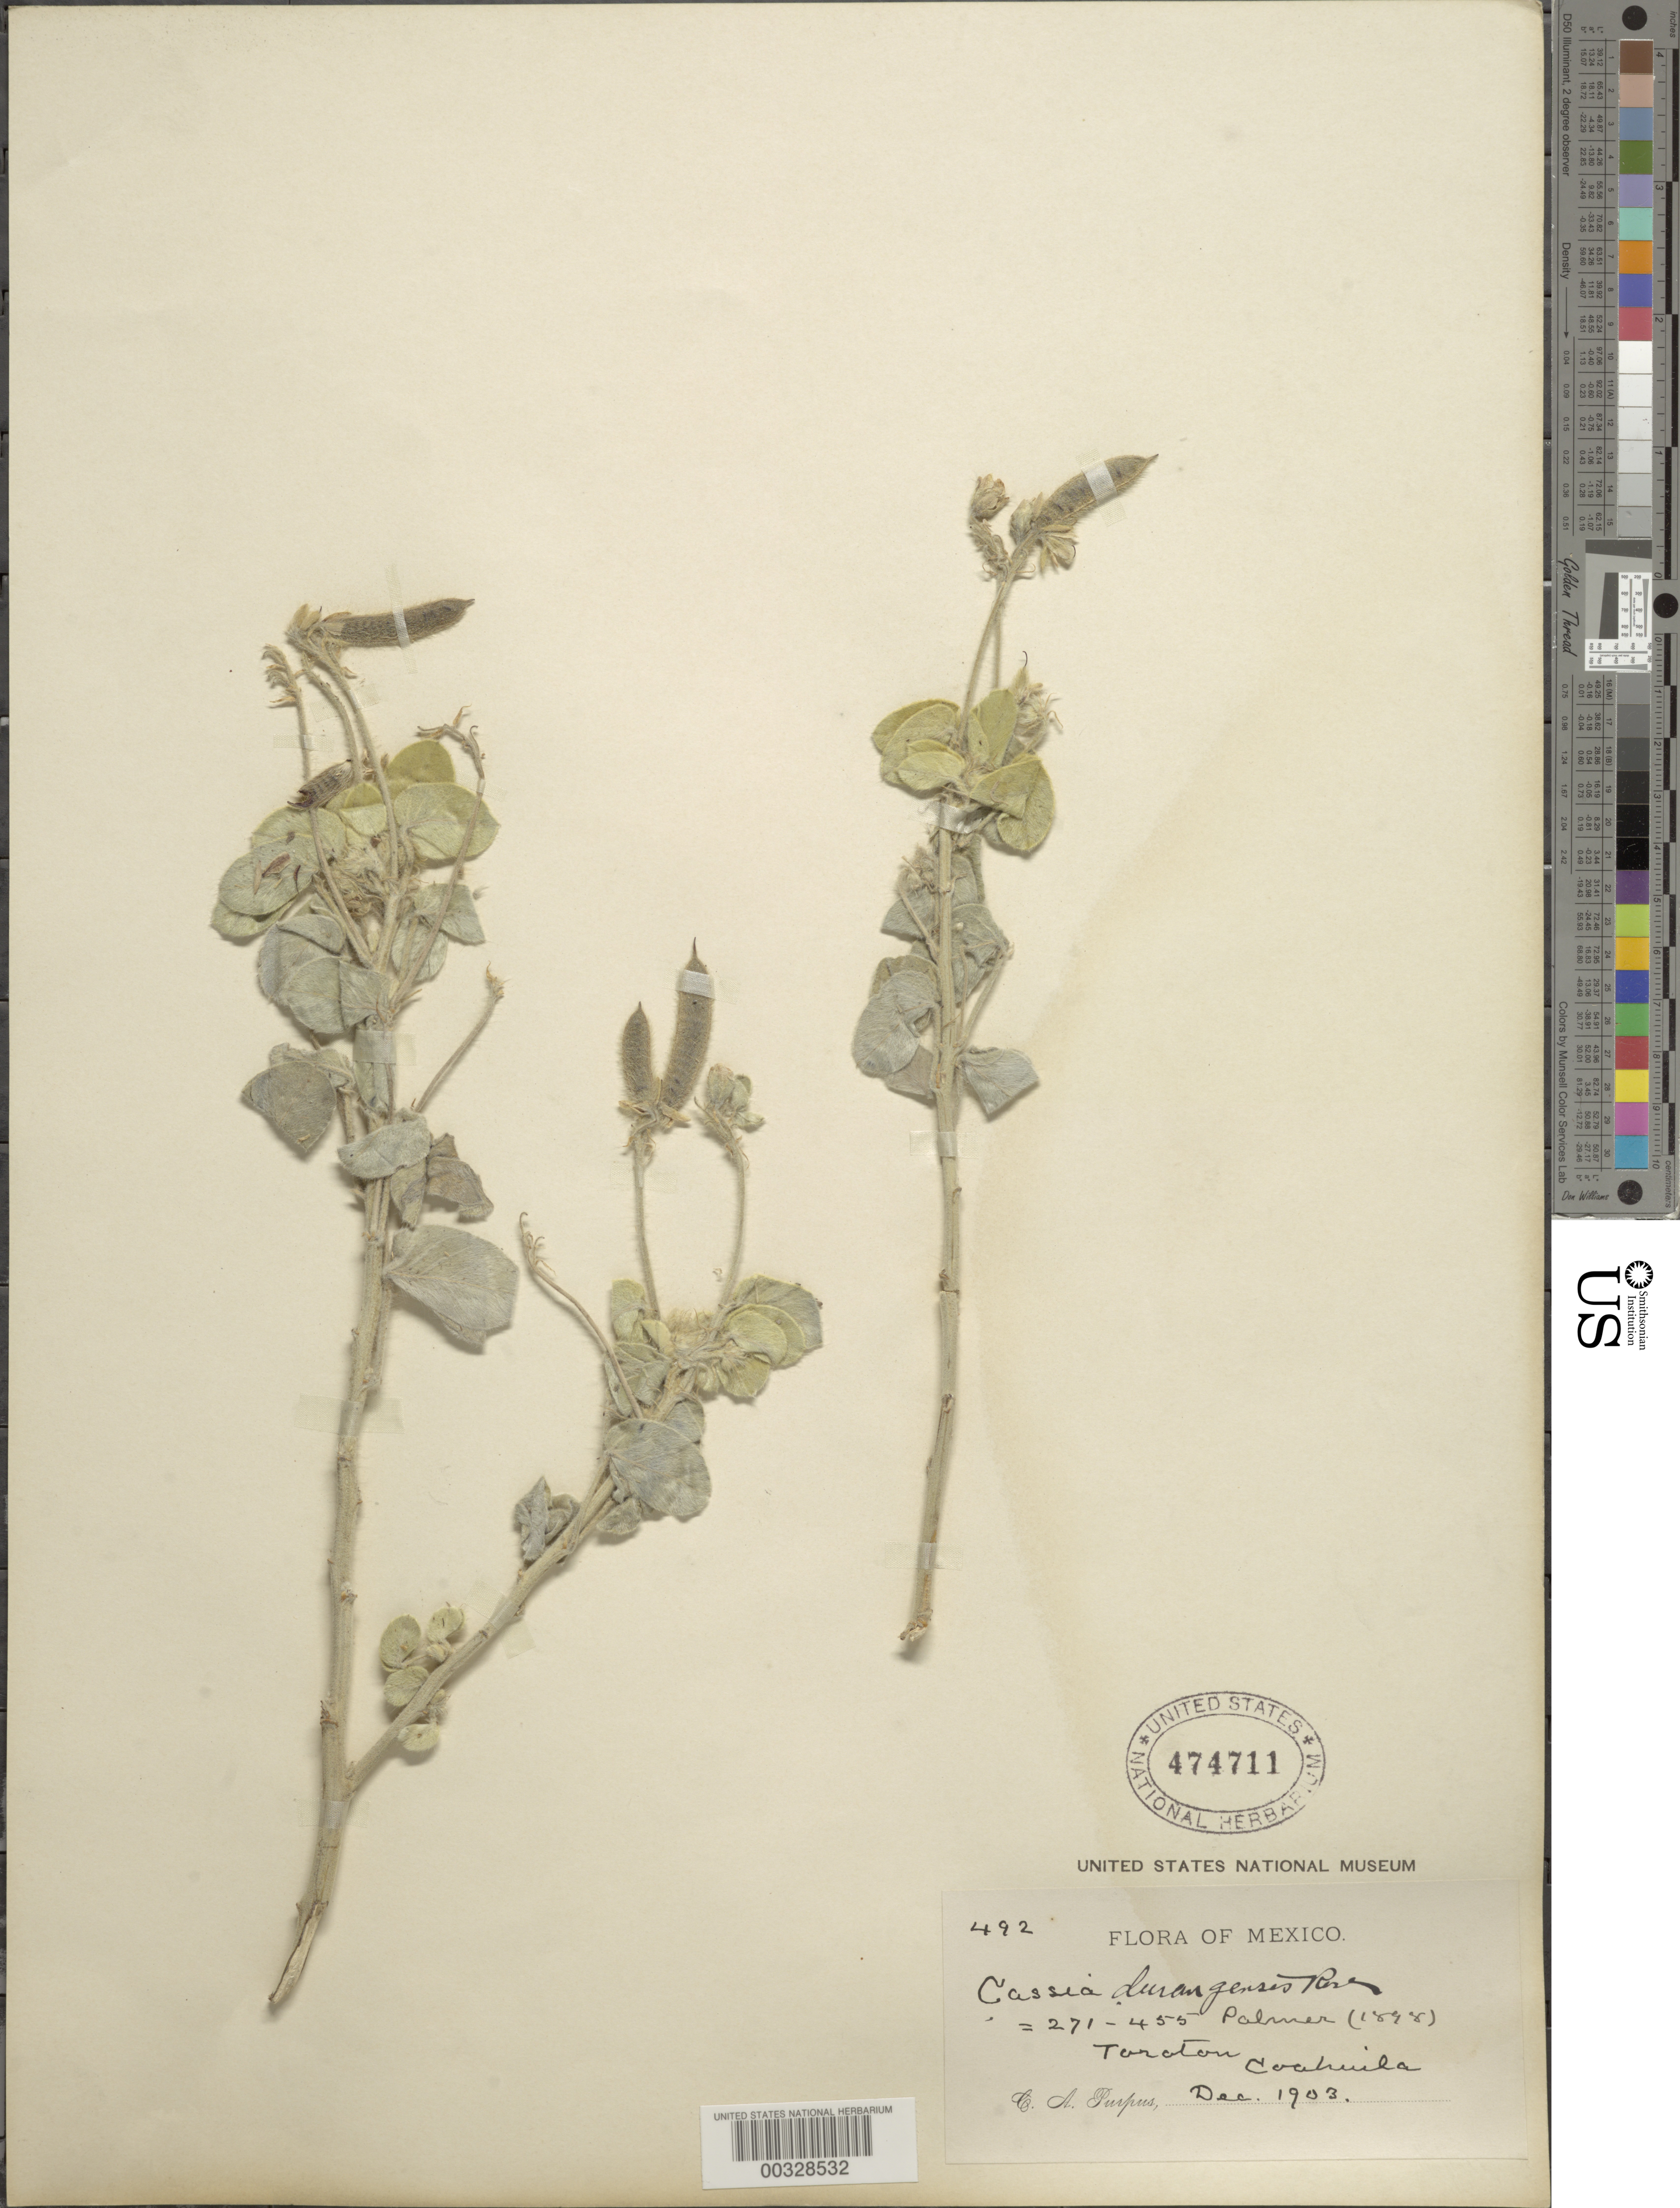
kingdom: Plantae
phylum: Tracheophyta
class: Magnoliopsida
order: Fabales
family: Fabaceae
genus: Senna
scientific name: Senna durangensis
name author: (Rose) H.S. Irwin & Barneby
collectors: C. A. Purpus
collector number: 492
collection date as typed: Dec 1903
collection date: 1903-12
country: Mexico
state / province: Coahuila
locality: Toroton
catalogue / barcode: US 474711